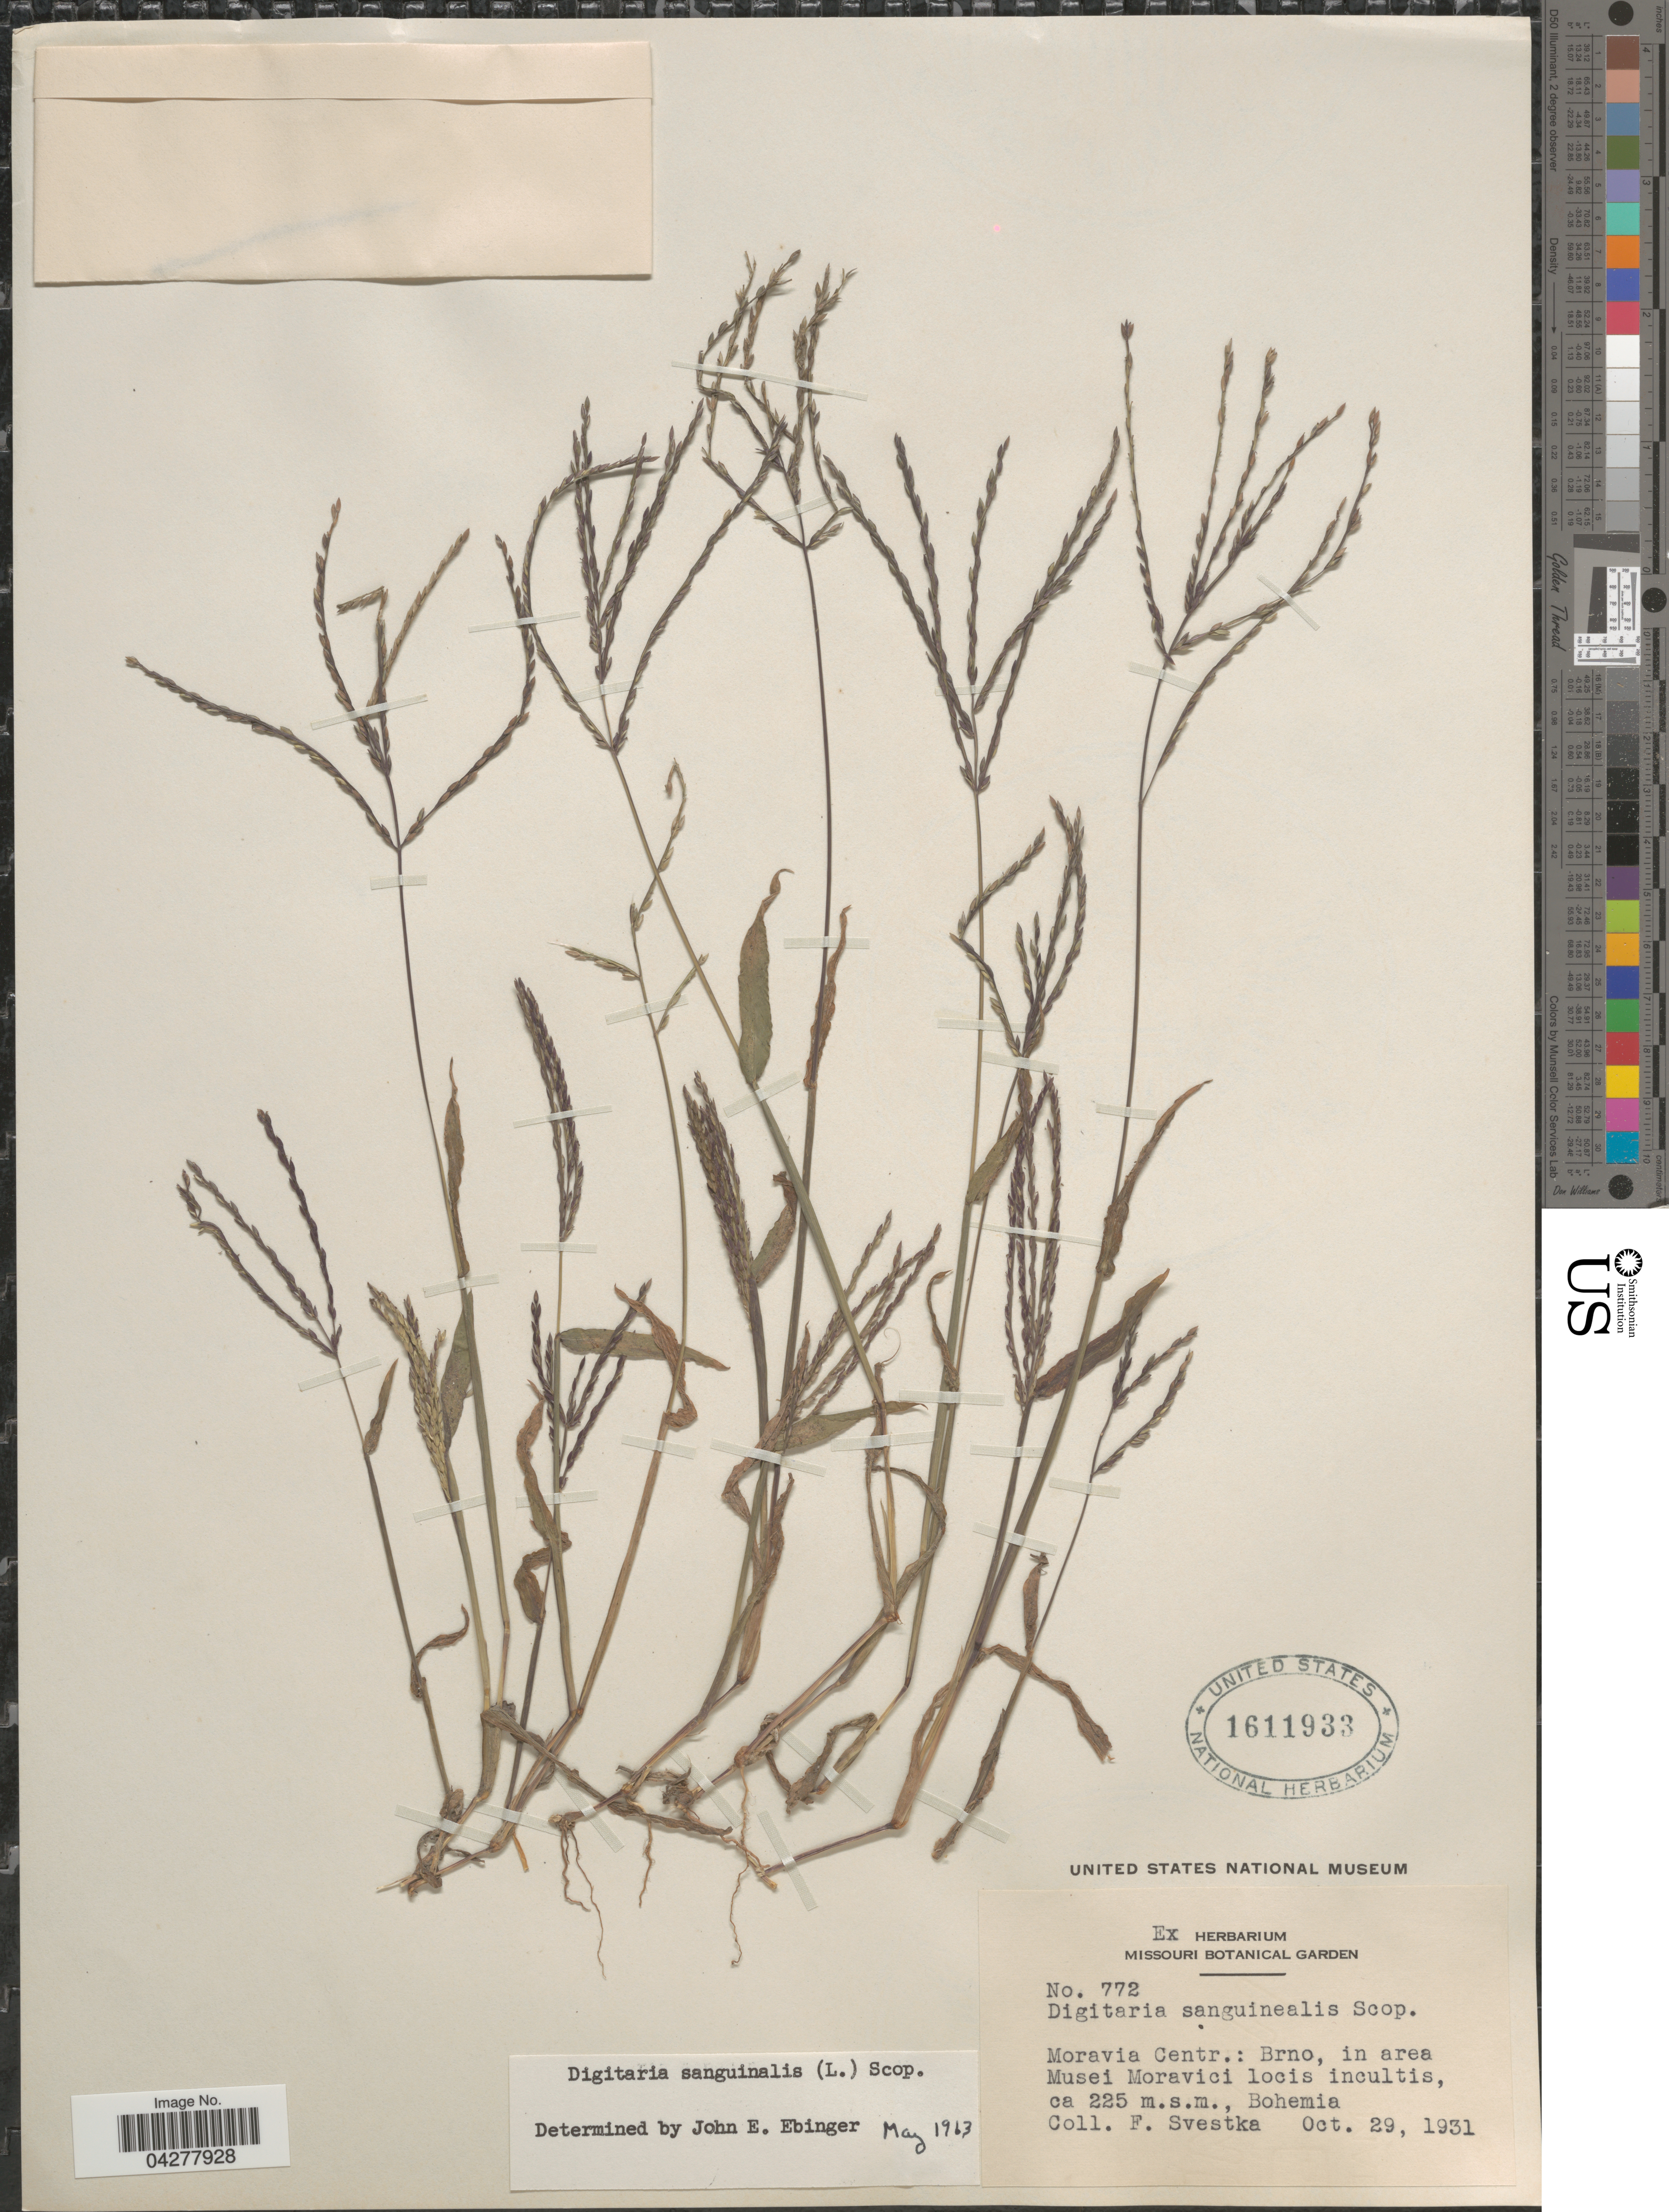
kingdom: Plantae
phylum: Tracheophyta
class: Liliopsida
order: Poales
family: Poaceae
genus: Digitaria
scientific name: Digitaria sanguinalis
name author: (L.) Scop.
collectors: F. Svestka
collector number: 772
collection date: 1931-10-29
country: Czechia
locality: Moravia Centr.: Brno, in area Musei Moravici locis incultis, Bohemia.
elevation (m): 225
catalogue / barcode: US 1611933